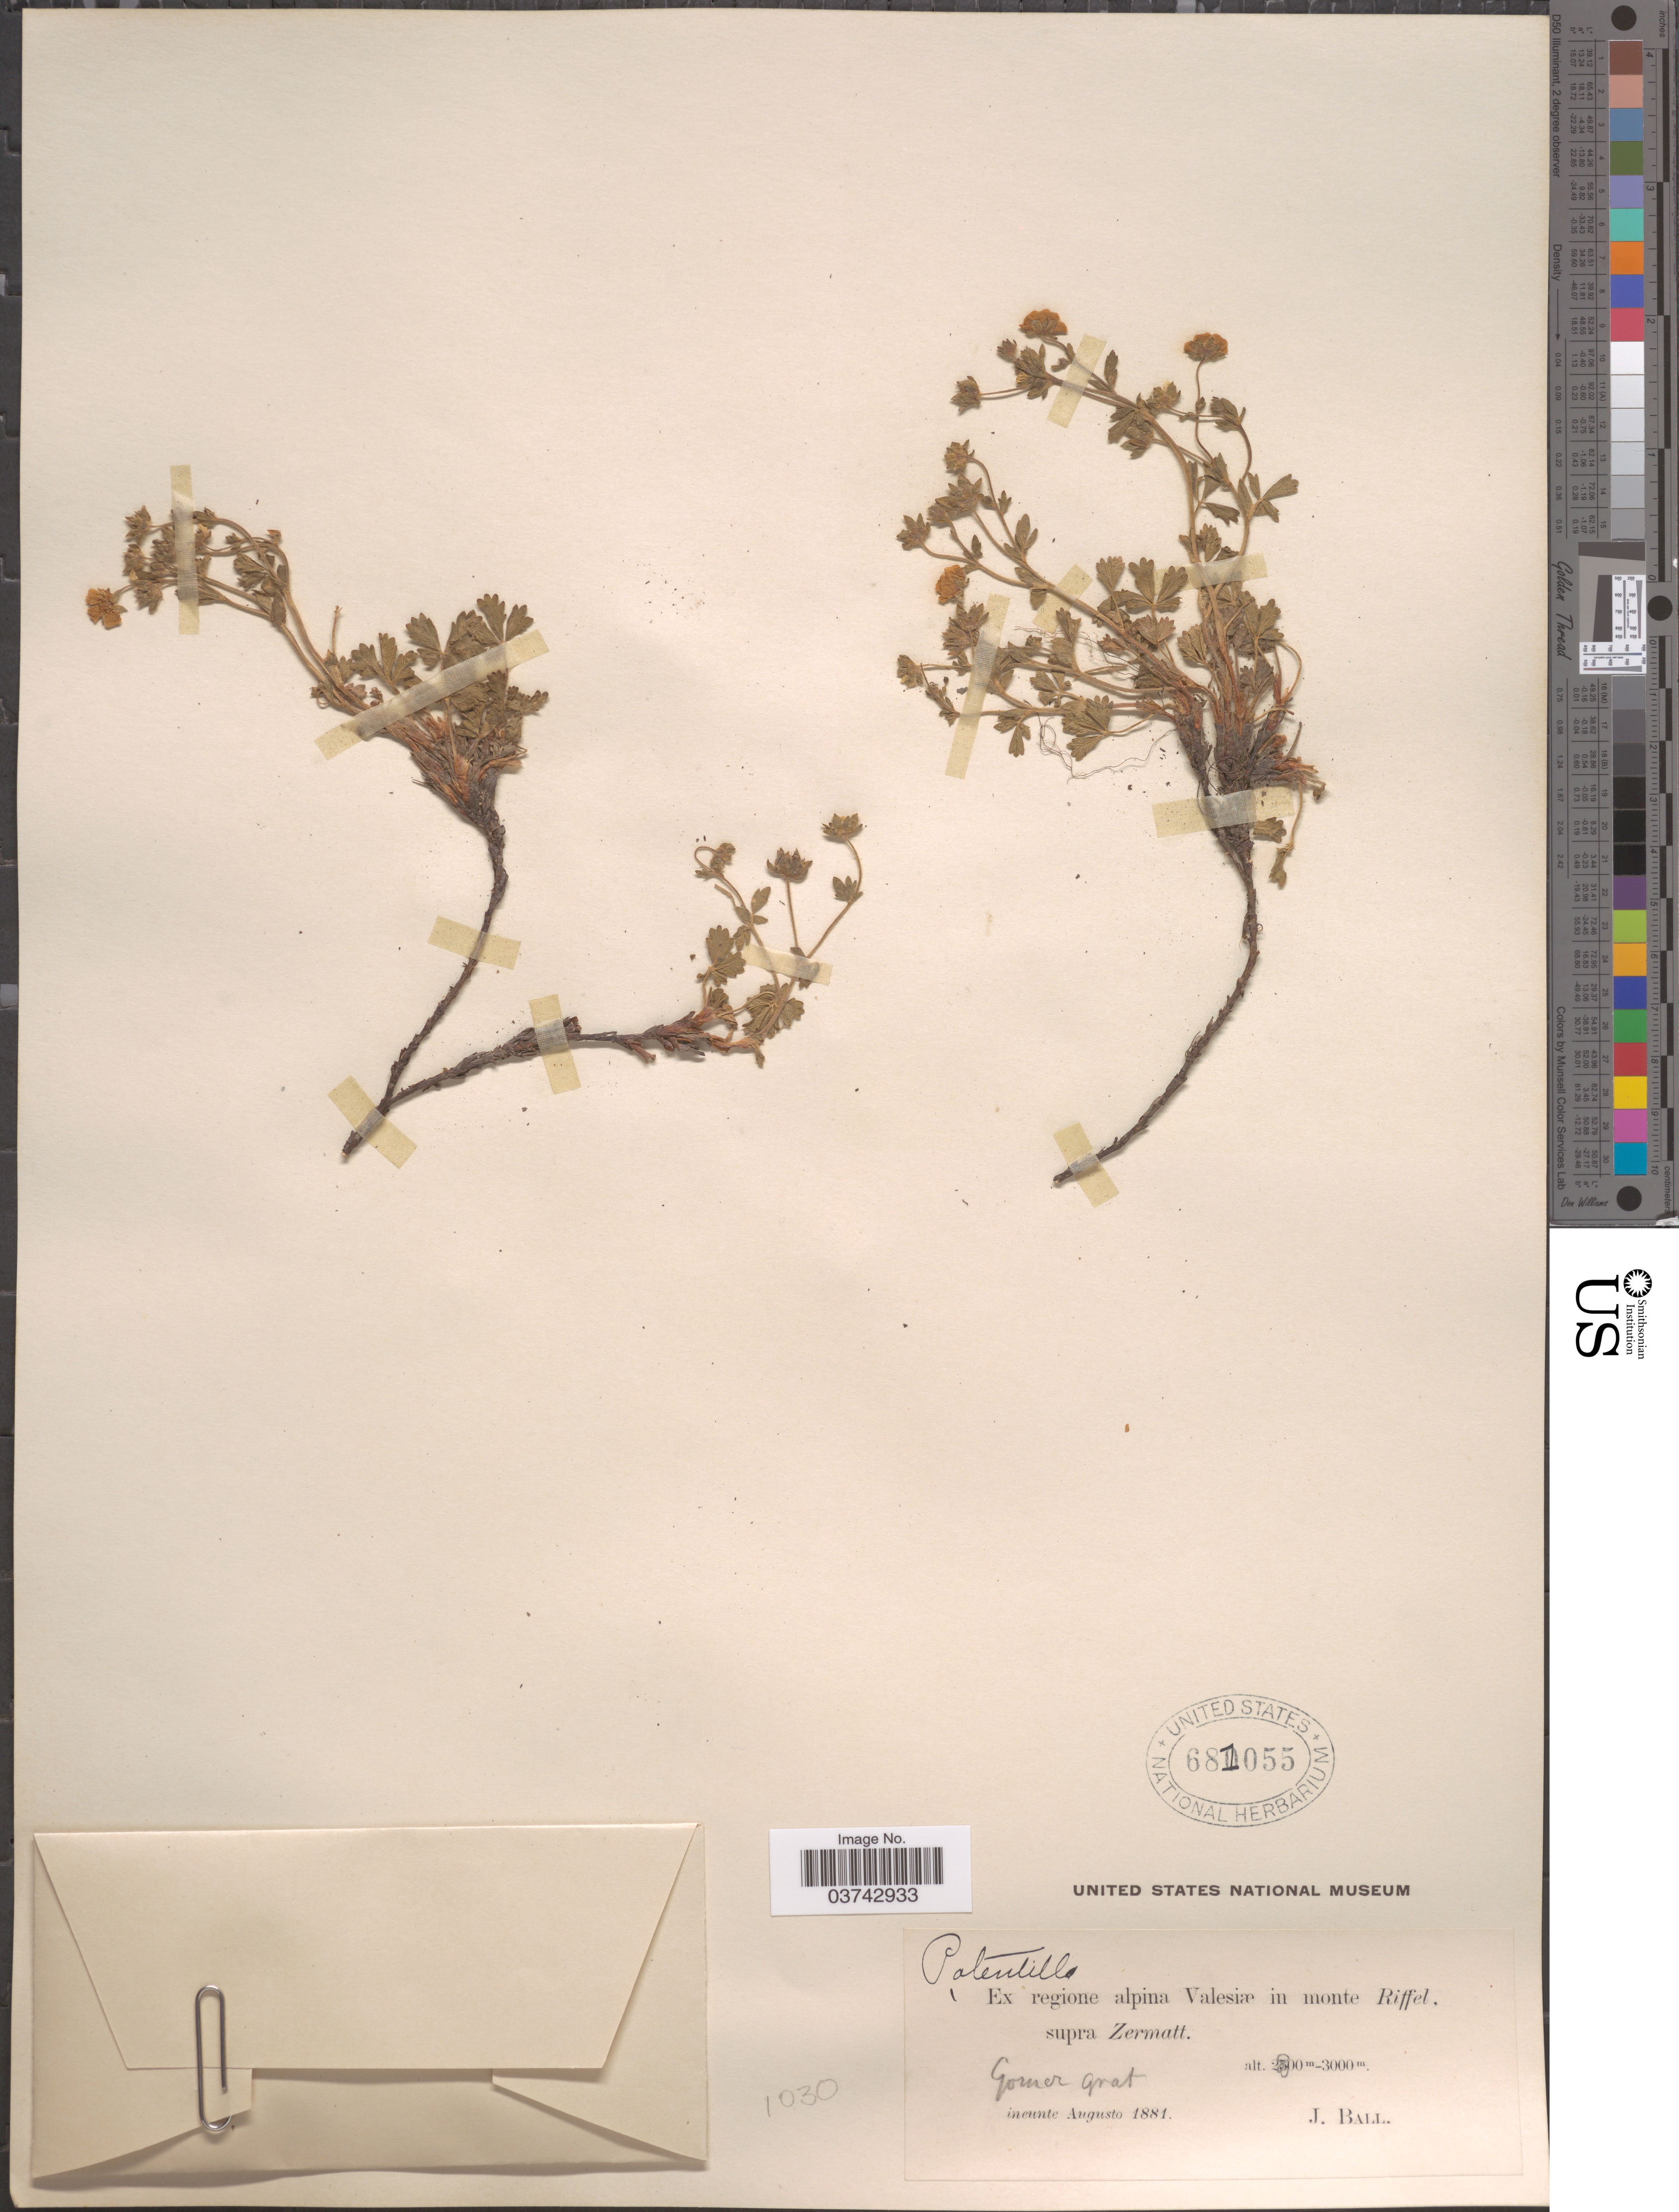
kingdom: Plantae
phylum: Tracheophyta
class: Magnoliopsida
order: Rosales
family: Rosaceae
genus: Potentilla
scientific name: Potentilla sp.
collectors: J. Ball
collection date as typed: Ineunte Augusto 1881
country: Switzerland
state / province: Valais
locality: Ex regione alpina Valesiæ in monte Riffel, supra Zermatt. Gorner Grat.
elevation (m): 2800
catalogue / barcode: US 681055